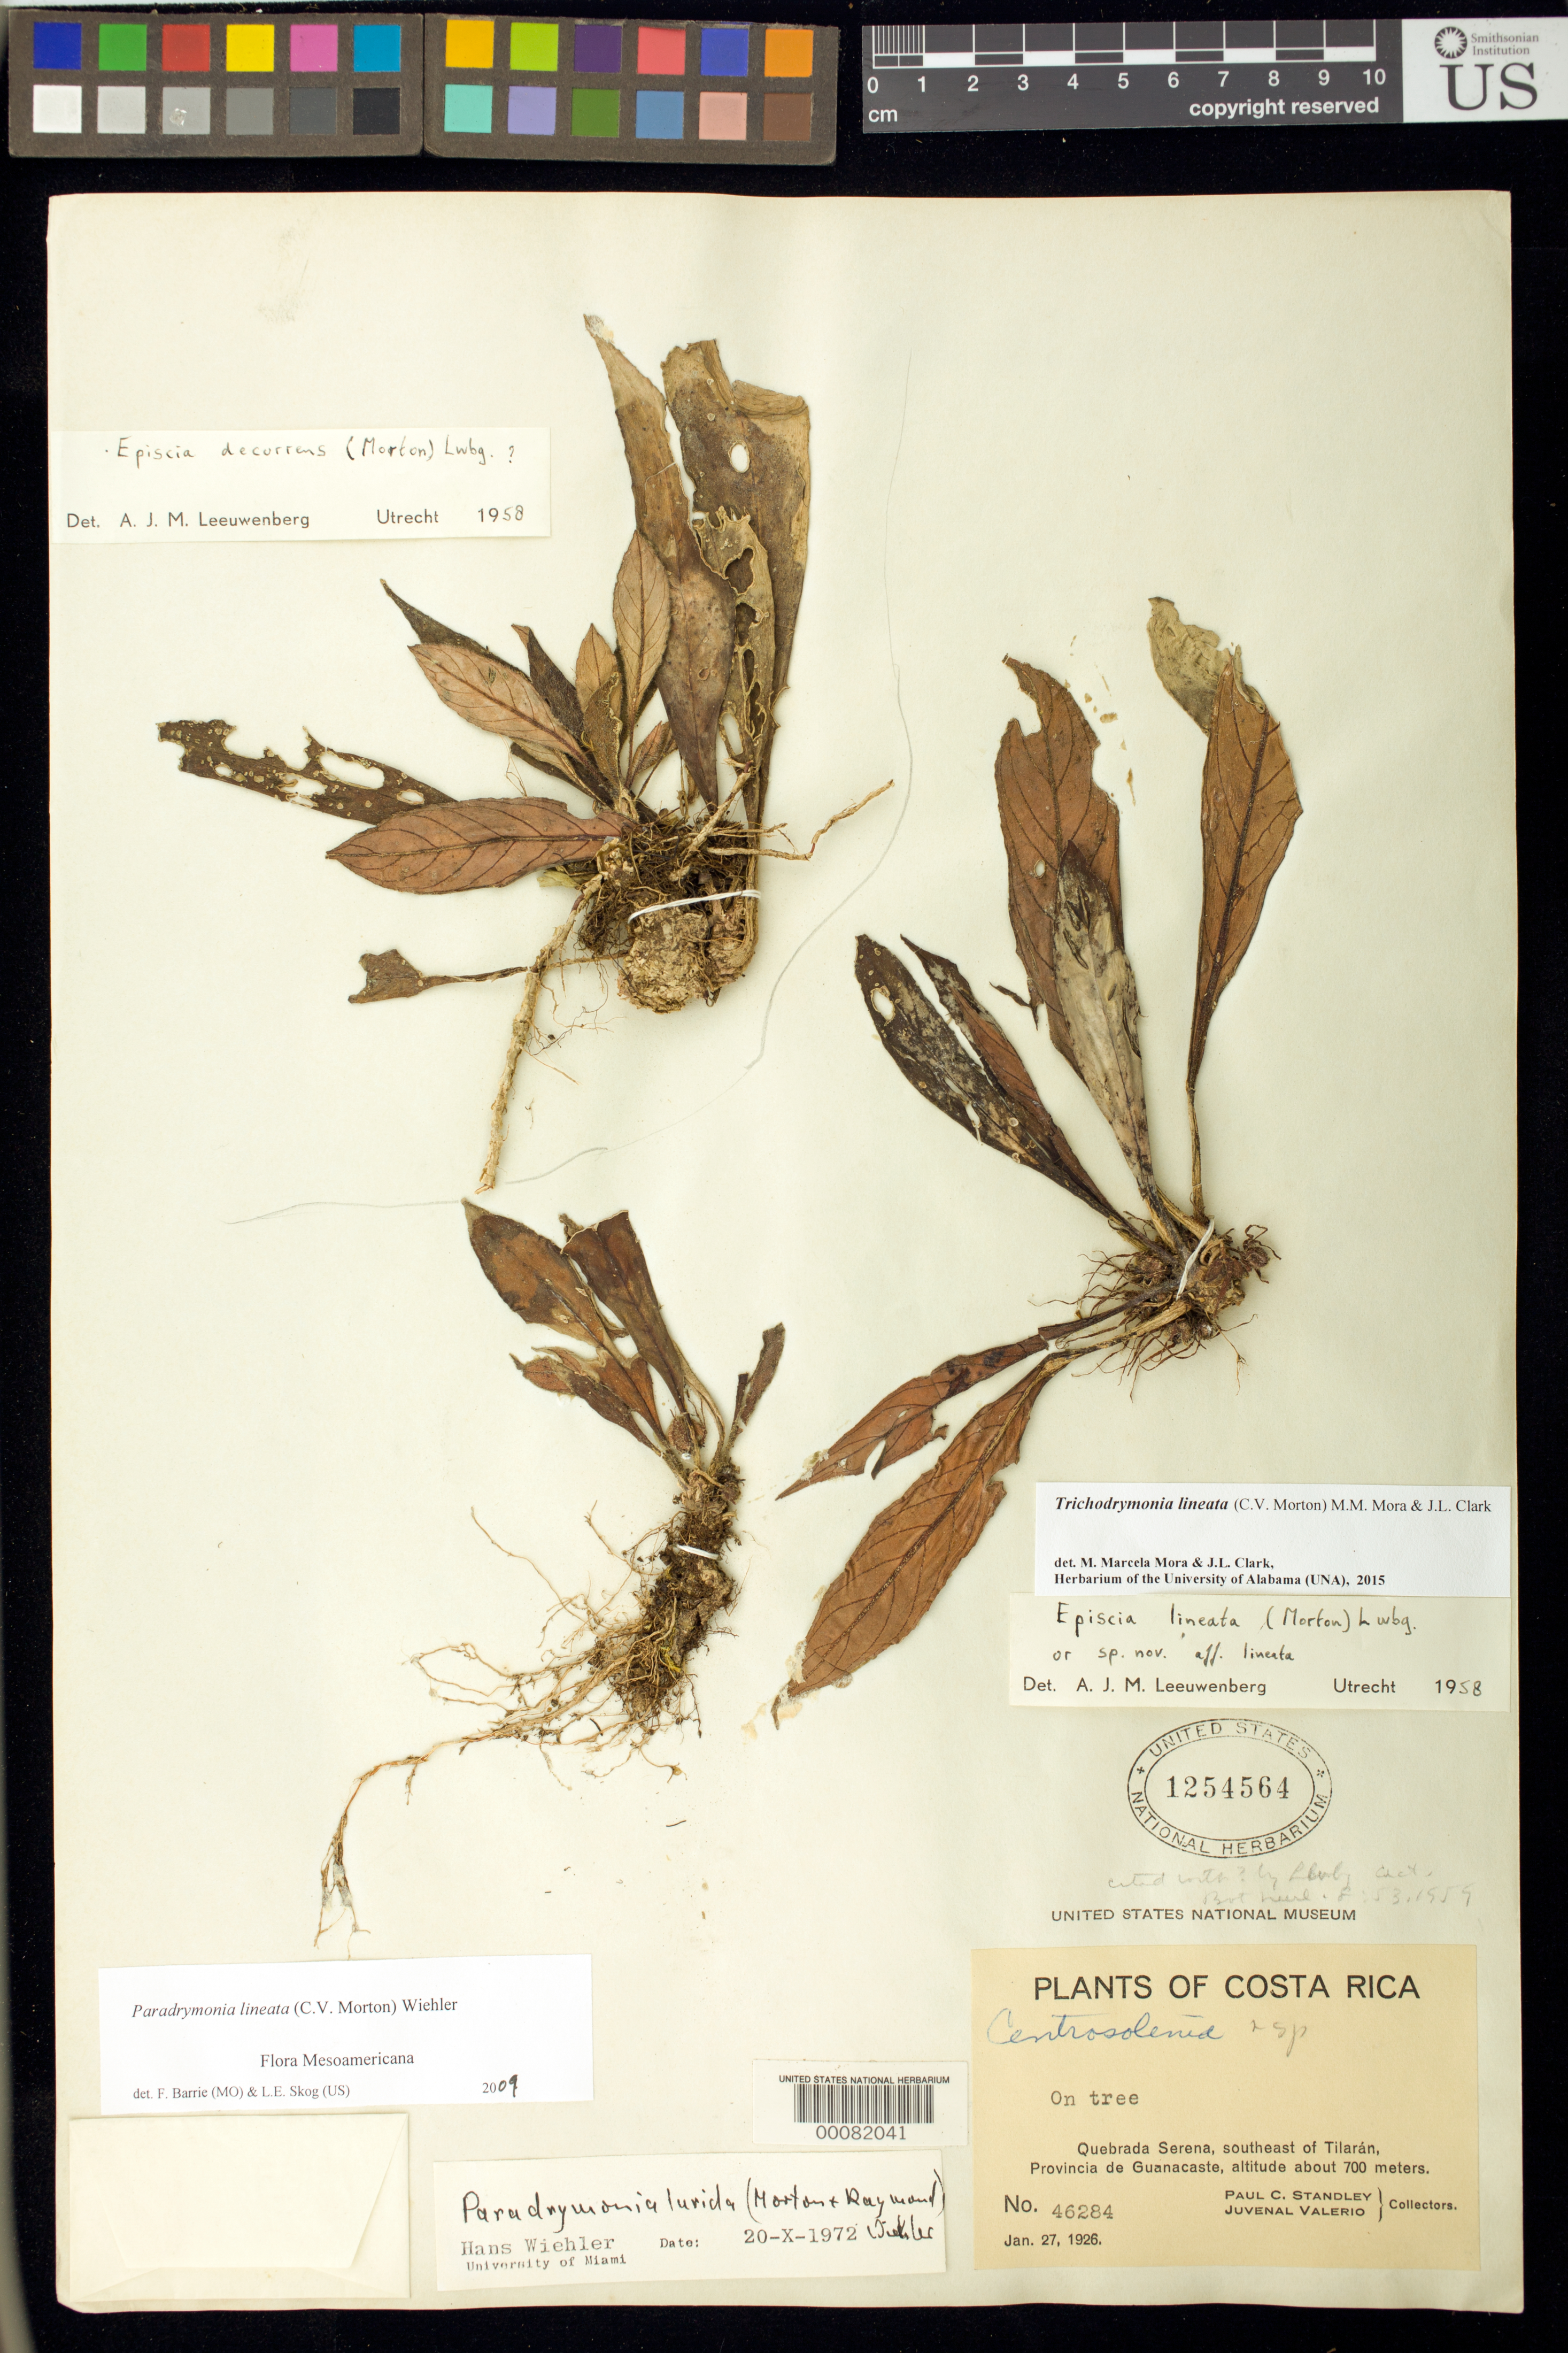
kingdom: Plantae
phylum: Tracheophyta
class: Magnoliopsida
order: Lamiales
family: Gesneriaceae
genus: Trichodrymonia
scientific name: Trichodrymonia lineata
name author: (C.V. Morton) M.M. Mora & J.L. Clark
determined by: Mora, M. M.; Clark, J. L.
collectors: P. C. Standley & J. Valerio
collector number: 46284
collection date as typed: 27 Jan 1926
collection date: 1926-01-27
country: Costa Rica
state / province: Guanacaste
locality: Quebrada Serena, SE of Tilaran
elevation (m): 700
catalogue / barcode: US 1254564